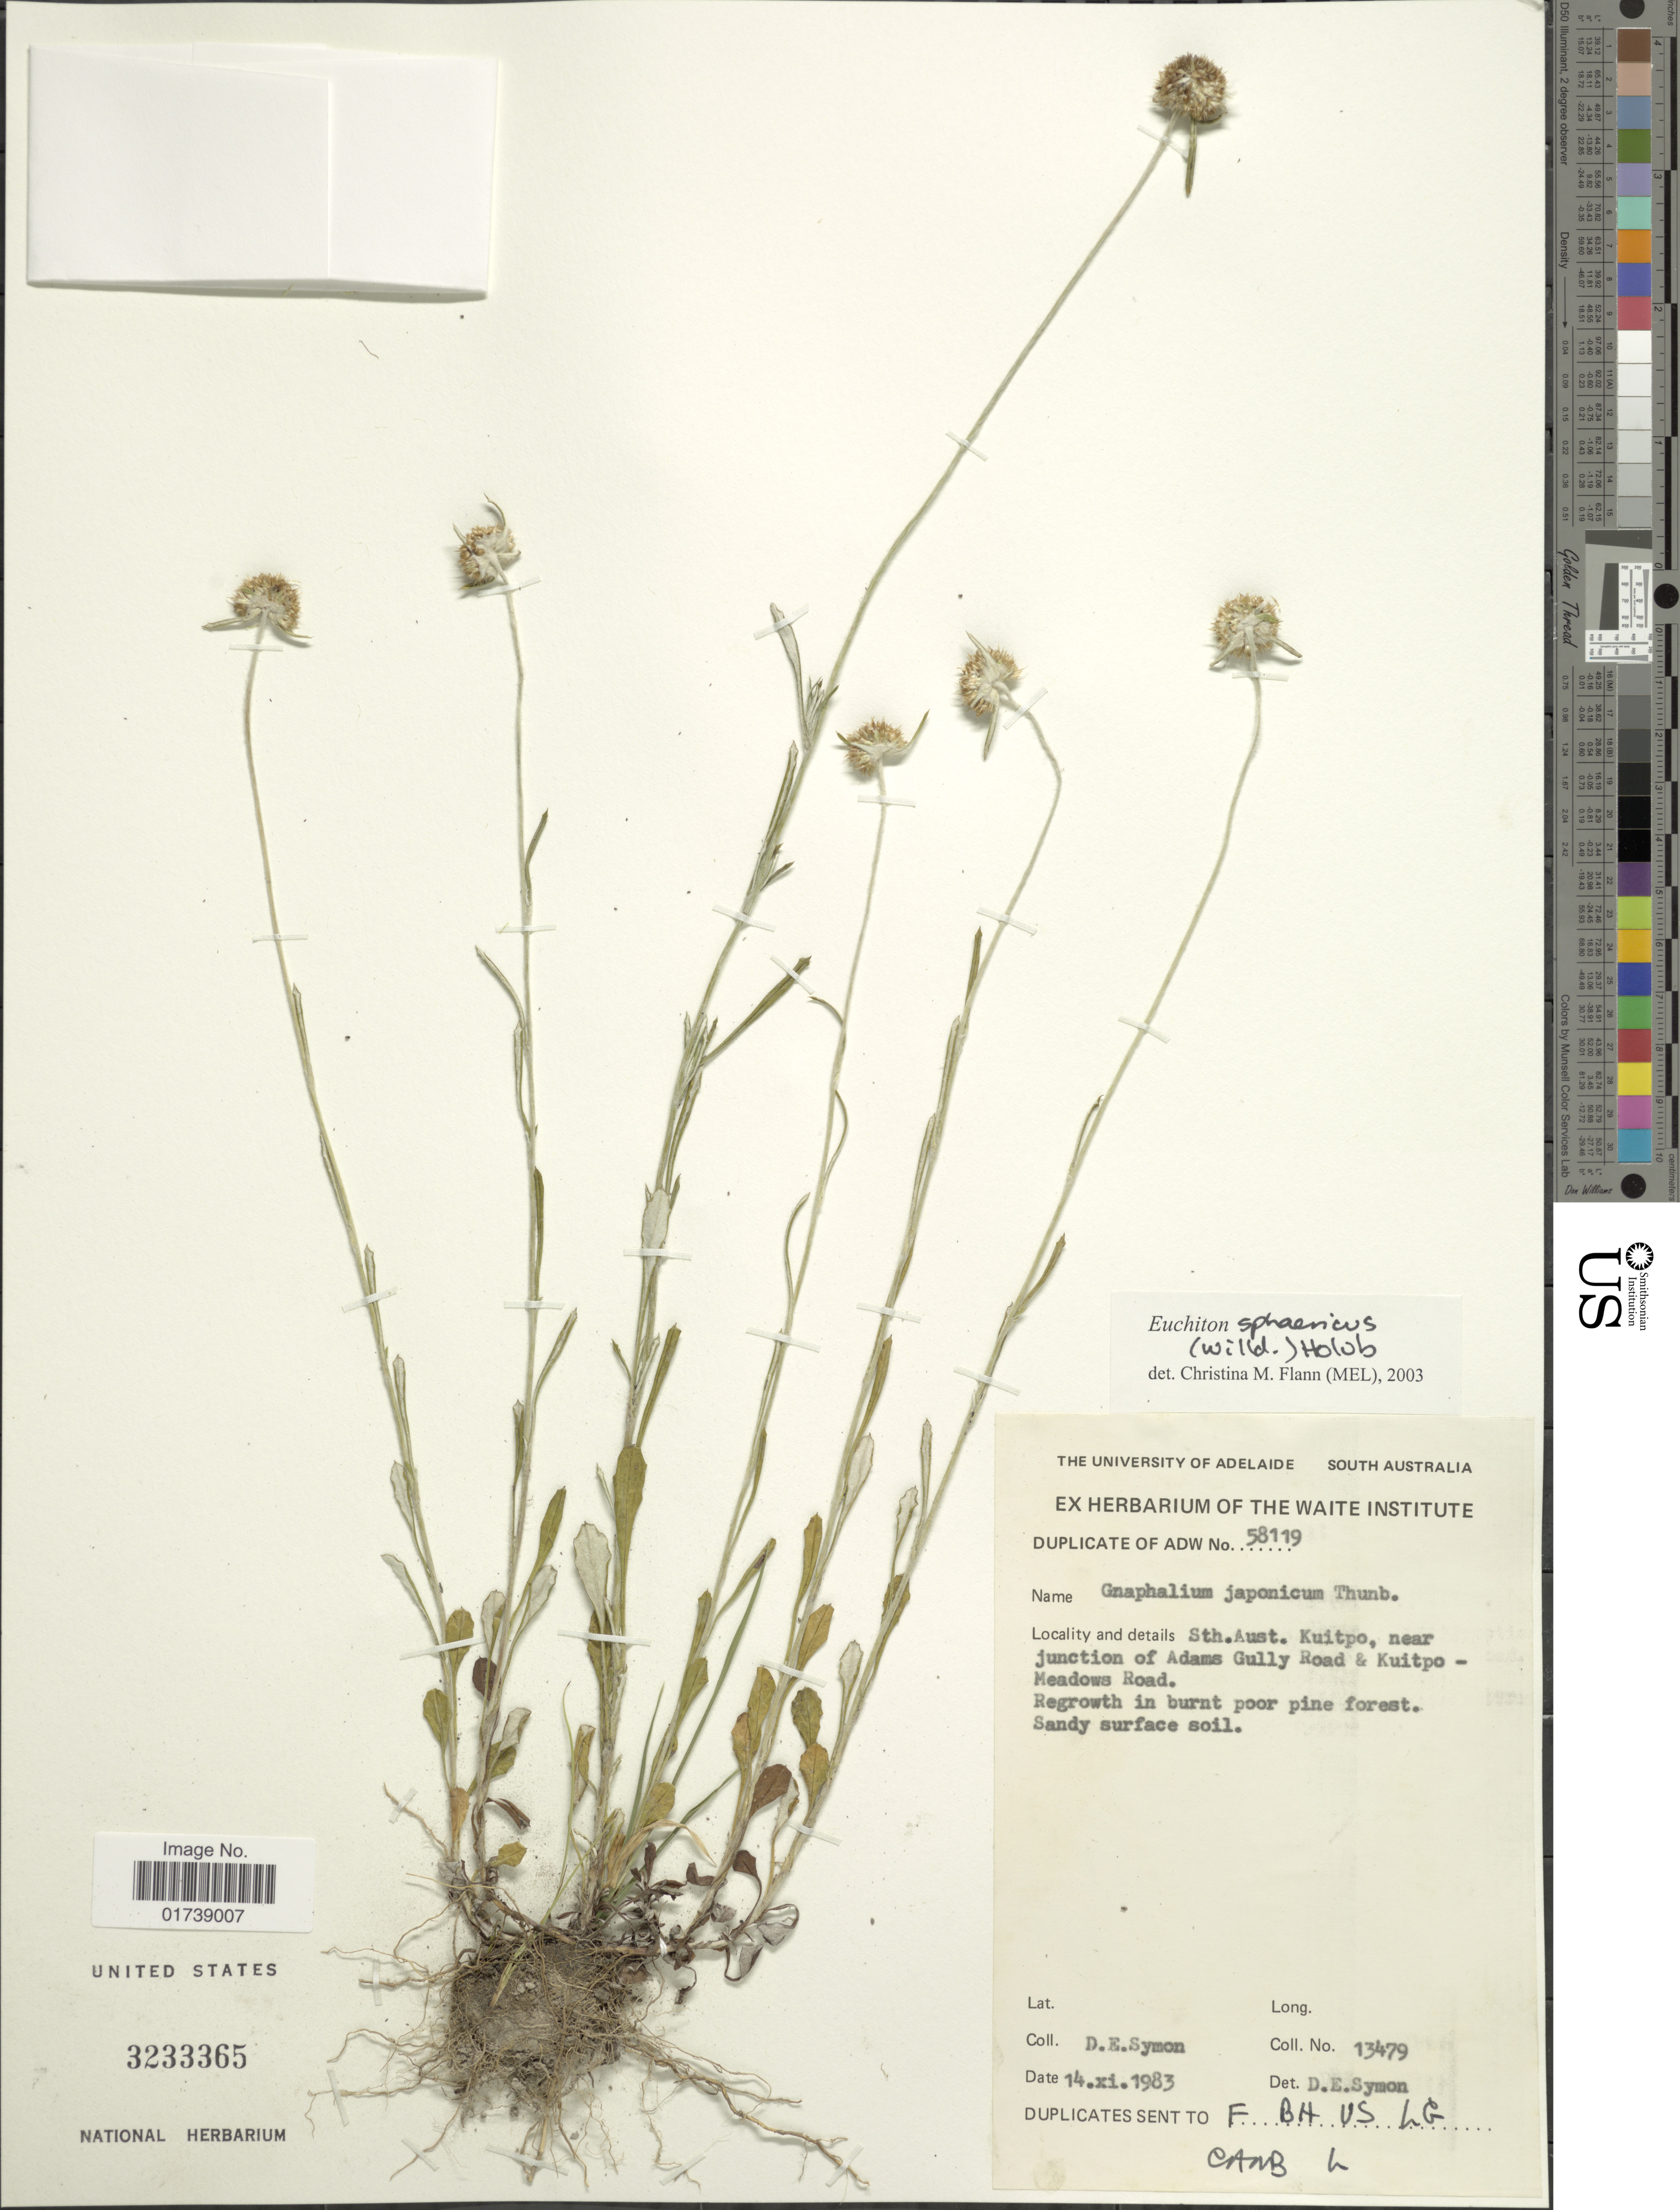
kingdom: Plantae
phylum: Tracheophyta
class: Magnoliopsida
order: Asterales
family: Asteraceae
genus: Euchiton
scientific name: Euchiton sphaericus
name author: (Willd.) Holub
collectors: D. Symon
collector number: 13479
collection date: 1983-11-14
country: Australia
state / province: South Australia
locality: Kuitpo, near junction of Adams Gully Road & Kuitpo, meadows Road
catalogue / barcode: US 3233365